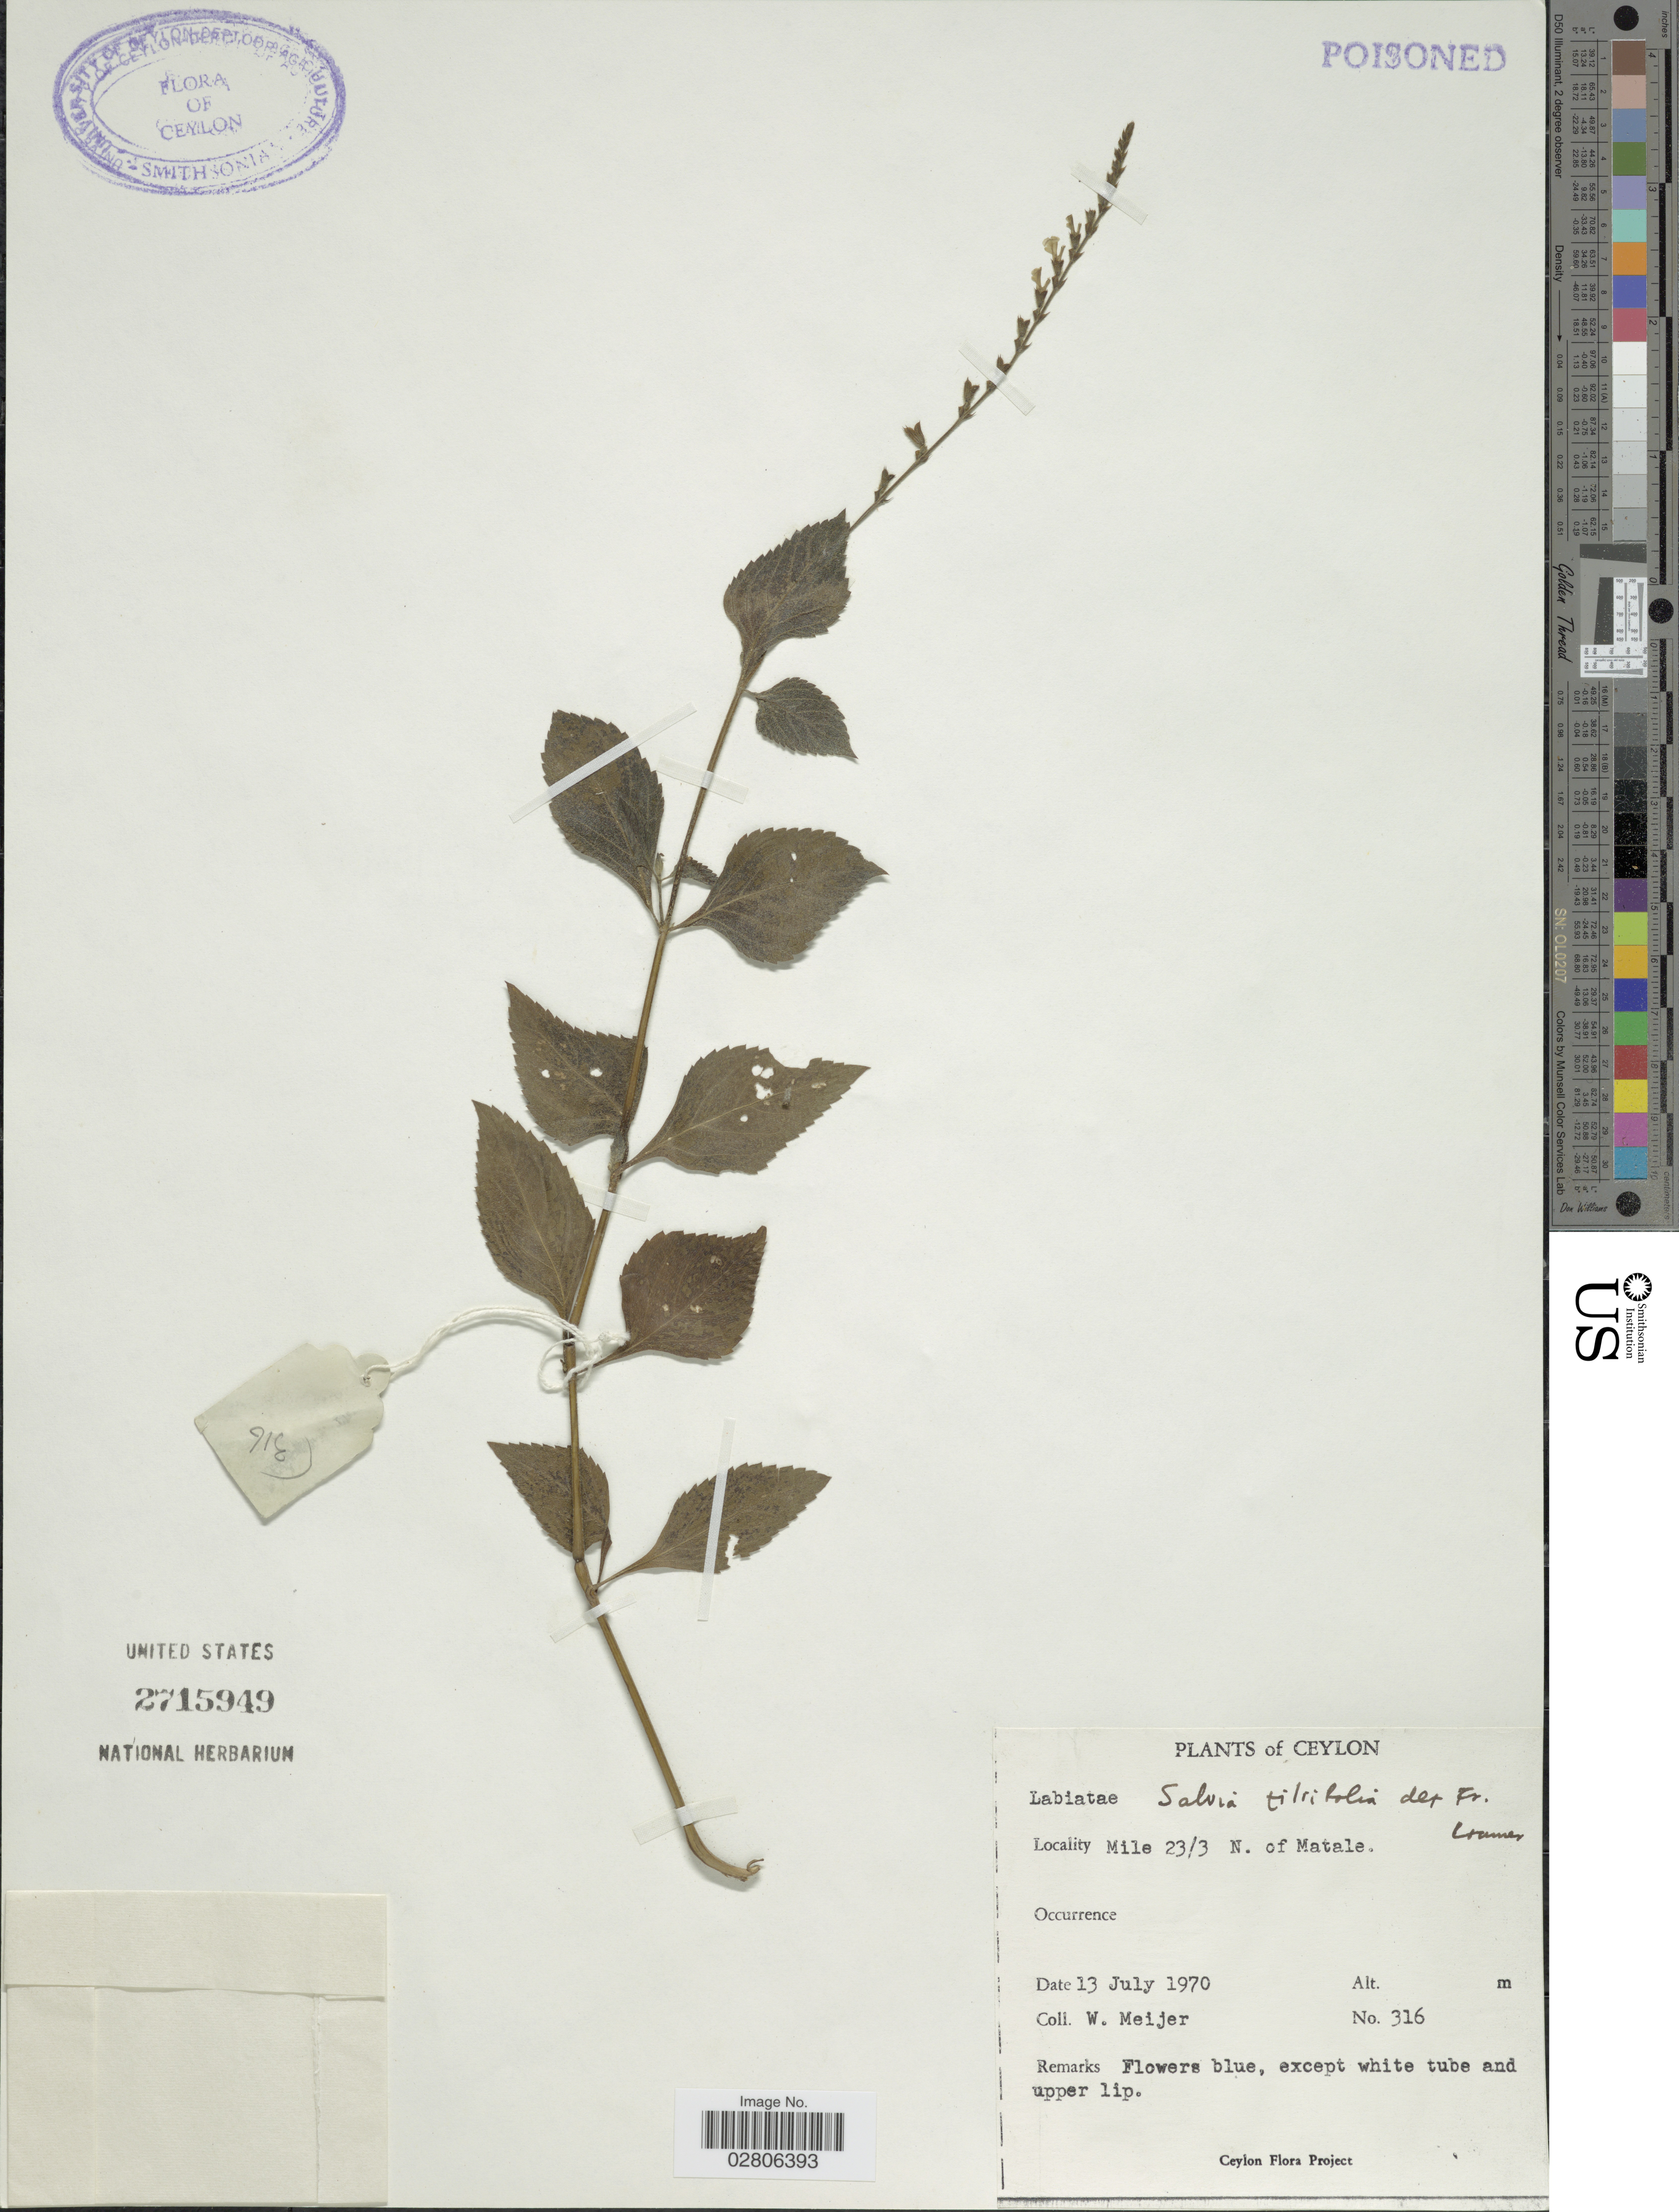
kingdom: Plantae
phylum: Tracheophyta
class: Magnoliopsida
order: Lamiales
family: Lamiaceae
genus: Salvia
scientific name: Salvia tiliifolia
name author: Vahl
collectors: W. Meijer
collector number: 316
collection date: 1970-07-13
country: Sri Lanka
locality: Ceylon. Mile 23/3 N. of Matale.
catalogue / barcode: US 2715949